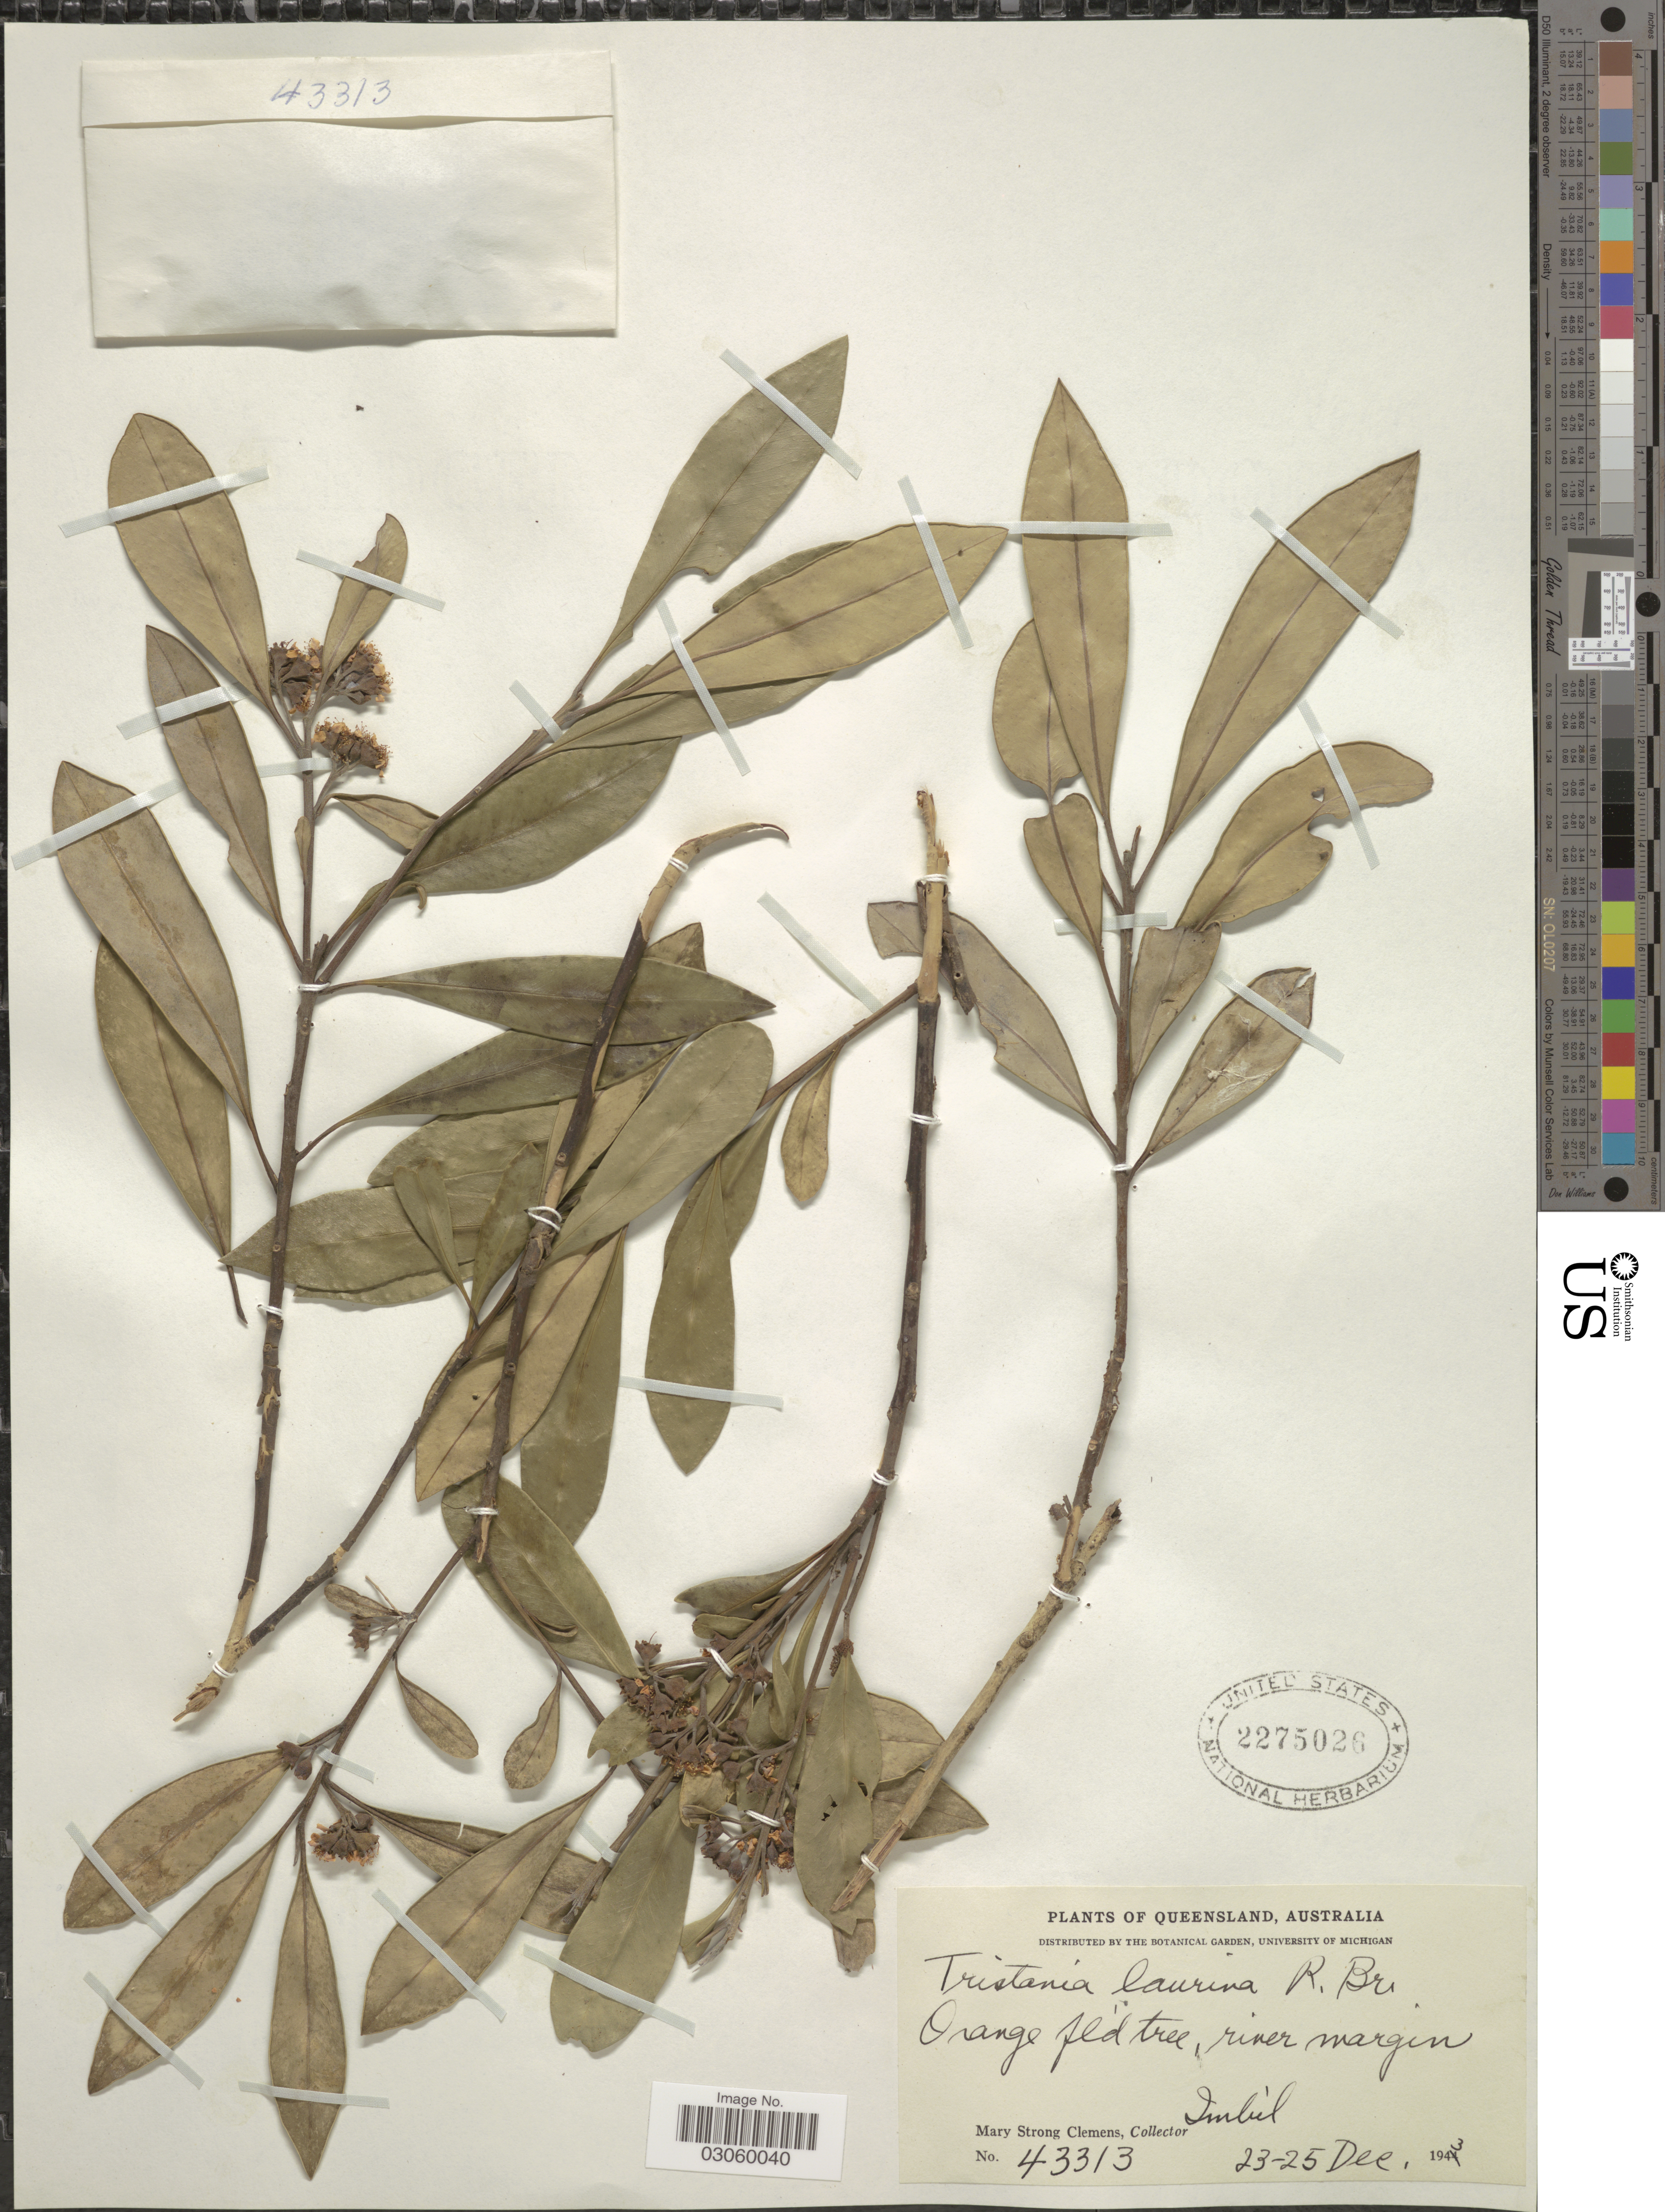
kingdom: Plantae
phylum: Tracheophyta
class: Magnoliopsida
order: Myrtales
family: Myrtaceae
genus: Tristaniopsis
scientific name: Tristaniopsis laurina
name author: (Sm.) P.G. Wilson & J. T. Waterh.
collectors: M. S. Clemens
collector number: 43313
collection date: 1943-12-23/1943-12-25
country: Australia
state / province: Queensland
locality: Imbúl.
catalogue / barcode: US 2275026